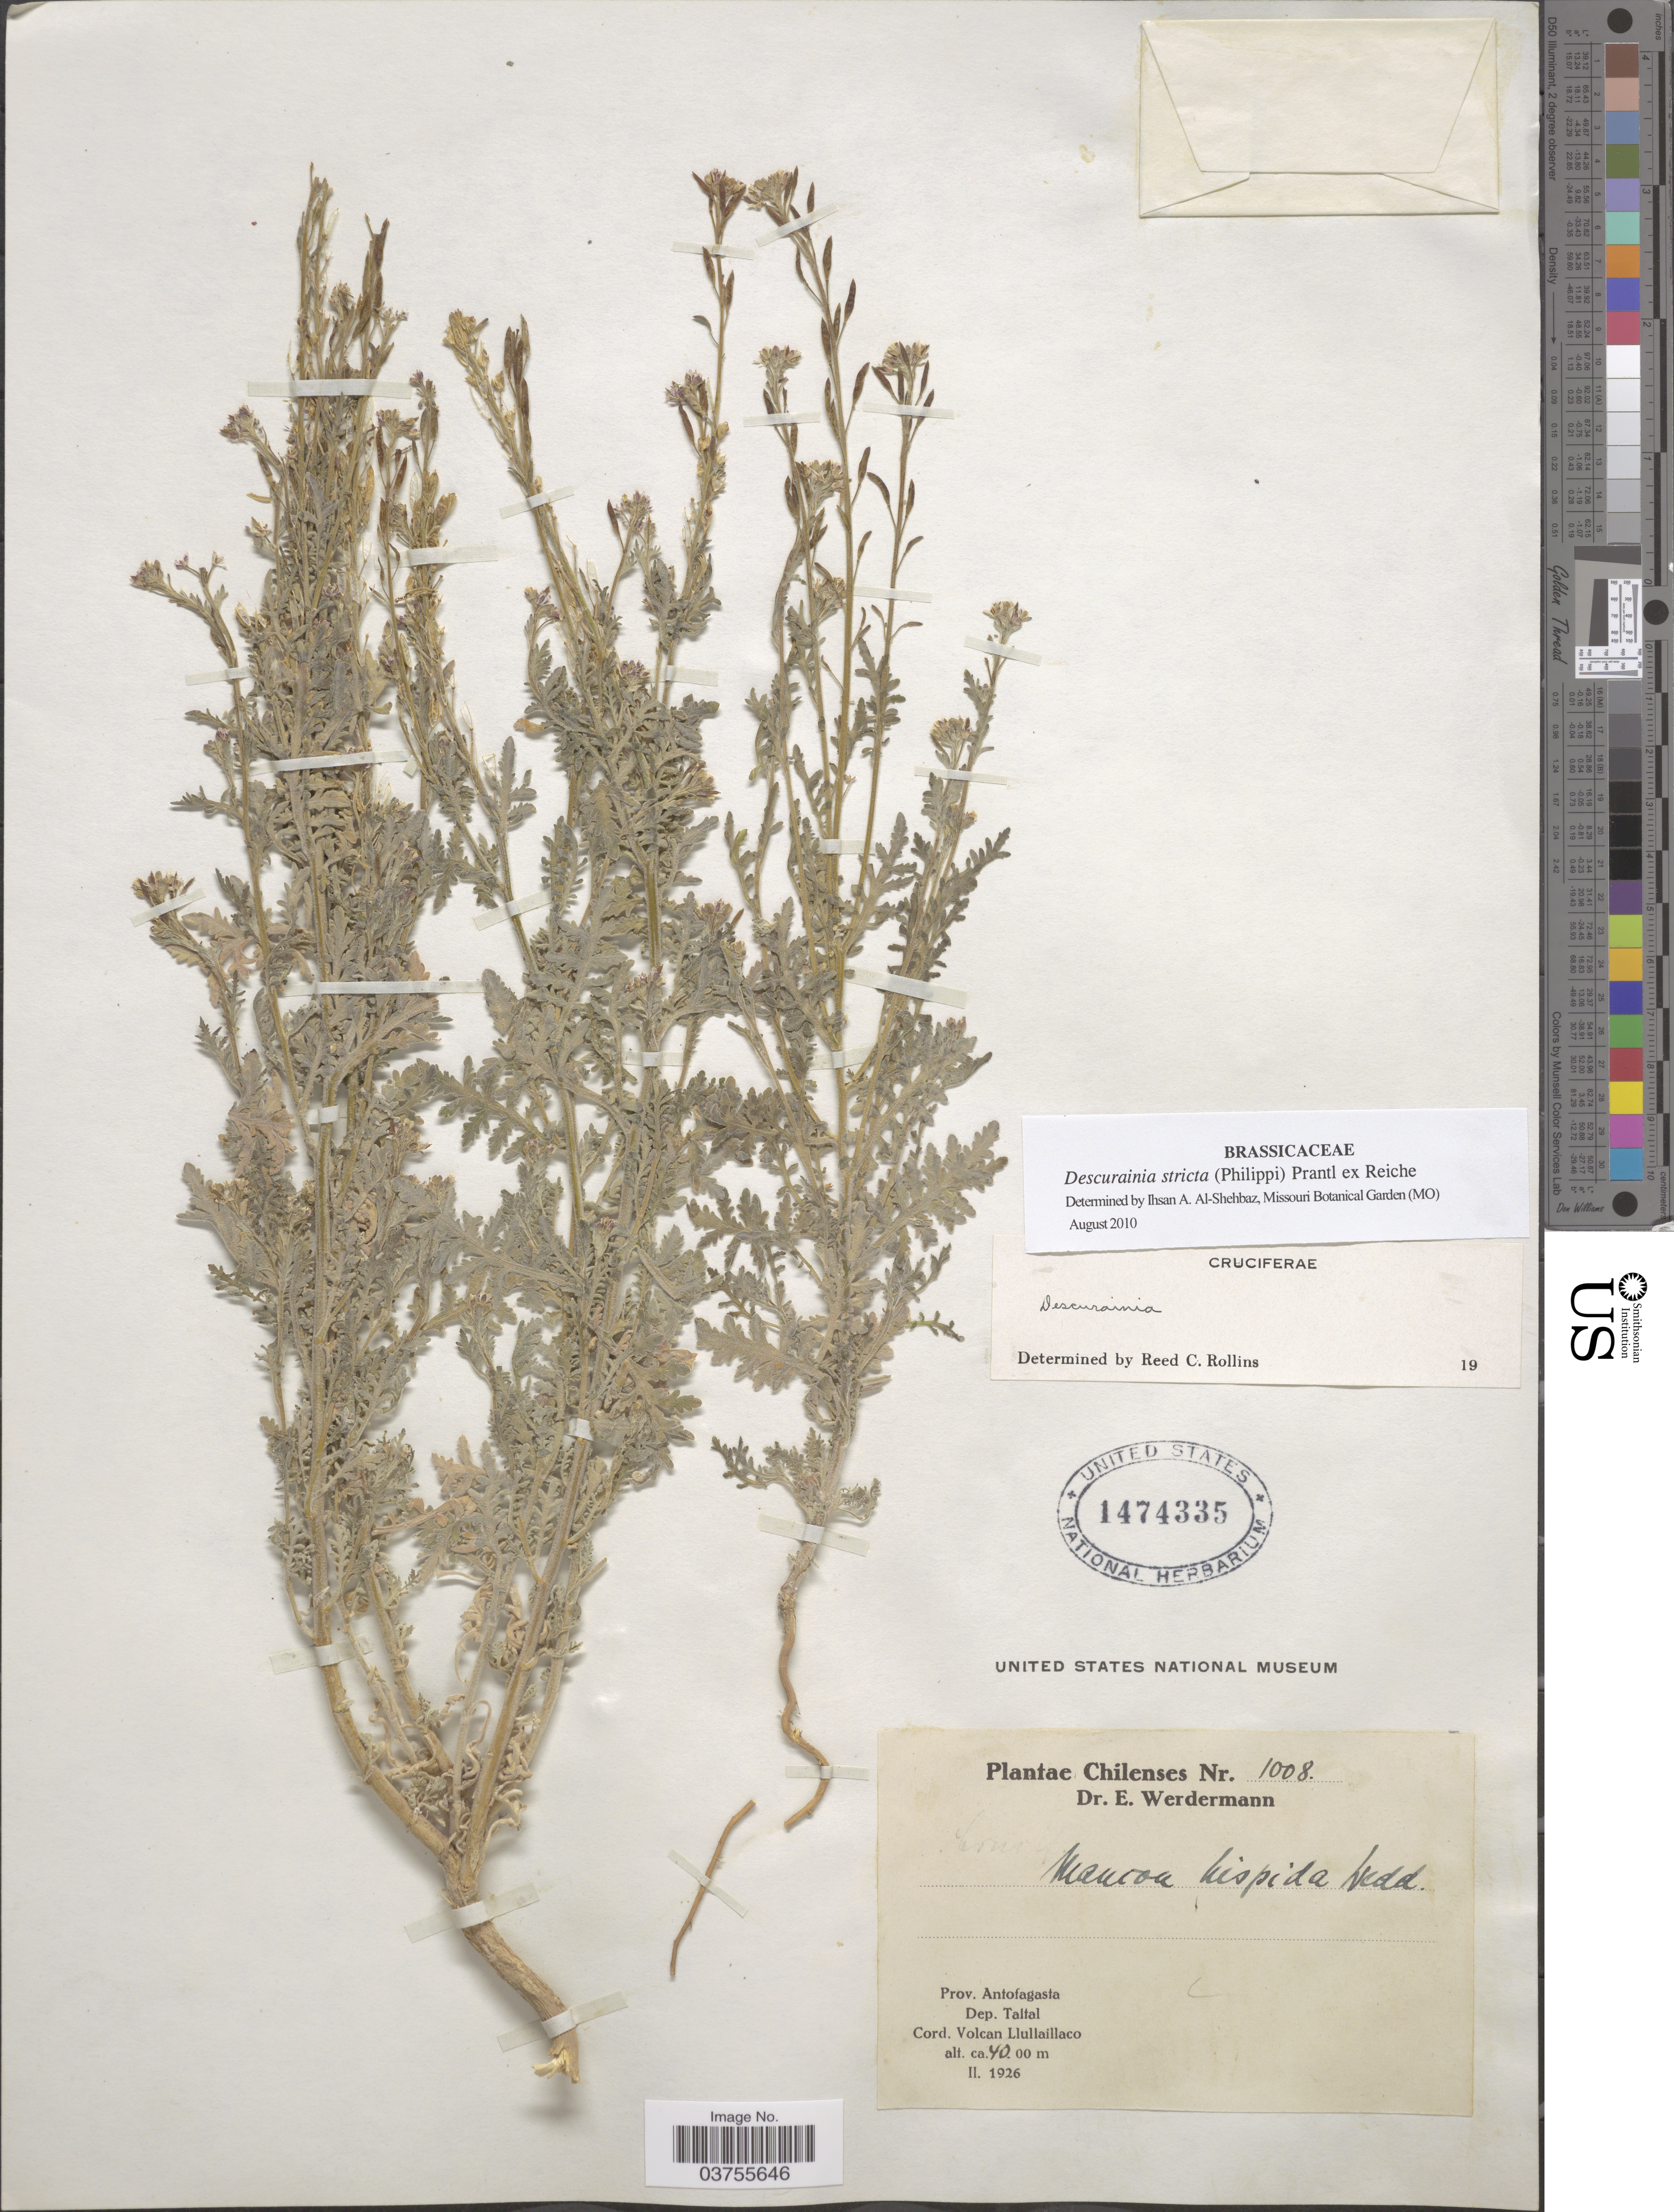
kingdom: Plantae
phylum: Tracheophyta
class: Magnoliopsida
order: Brassicales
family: Brassicaceae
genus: Descurainia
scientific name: Descurainia stricta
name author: (Phil. & C.A. Mey.) Prantl ex Reiche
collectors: E. Werdermann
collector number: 1008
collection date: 1926-02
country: Chile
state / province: Antofagasta (II)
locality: Dep. Taltal, Cord. Volcan Llullaillaco.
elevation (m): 4000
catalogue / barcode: US 1474335